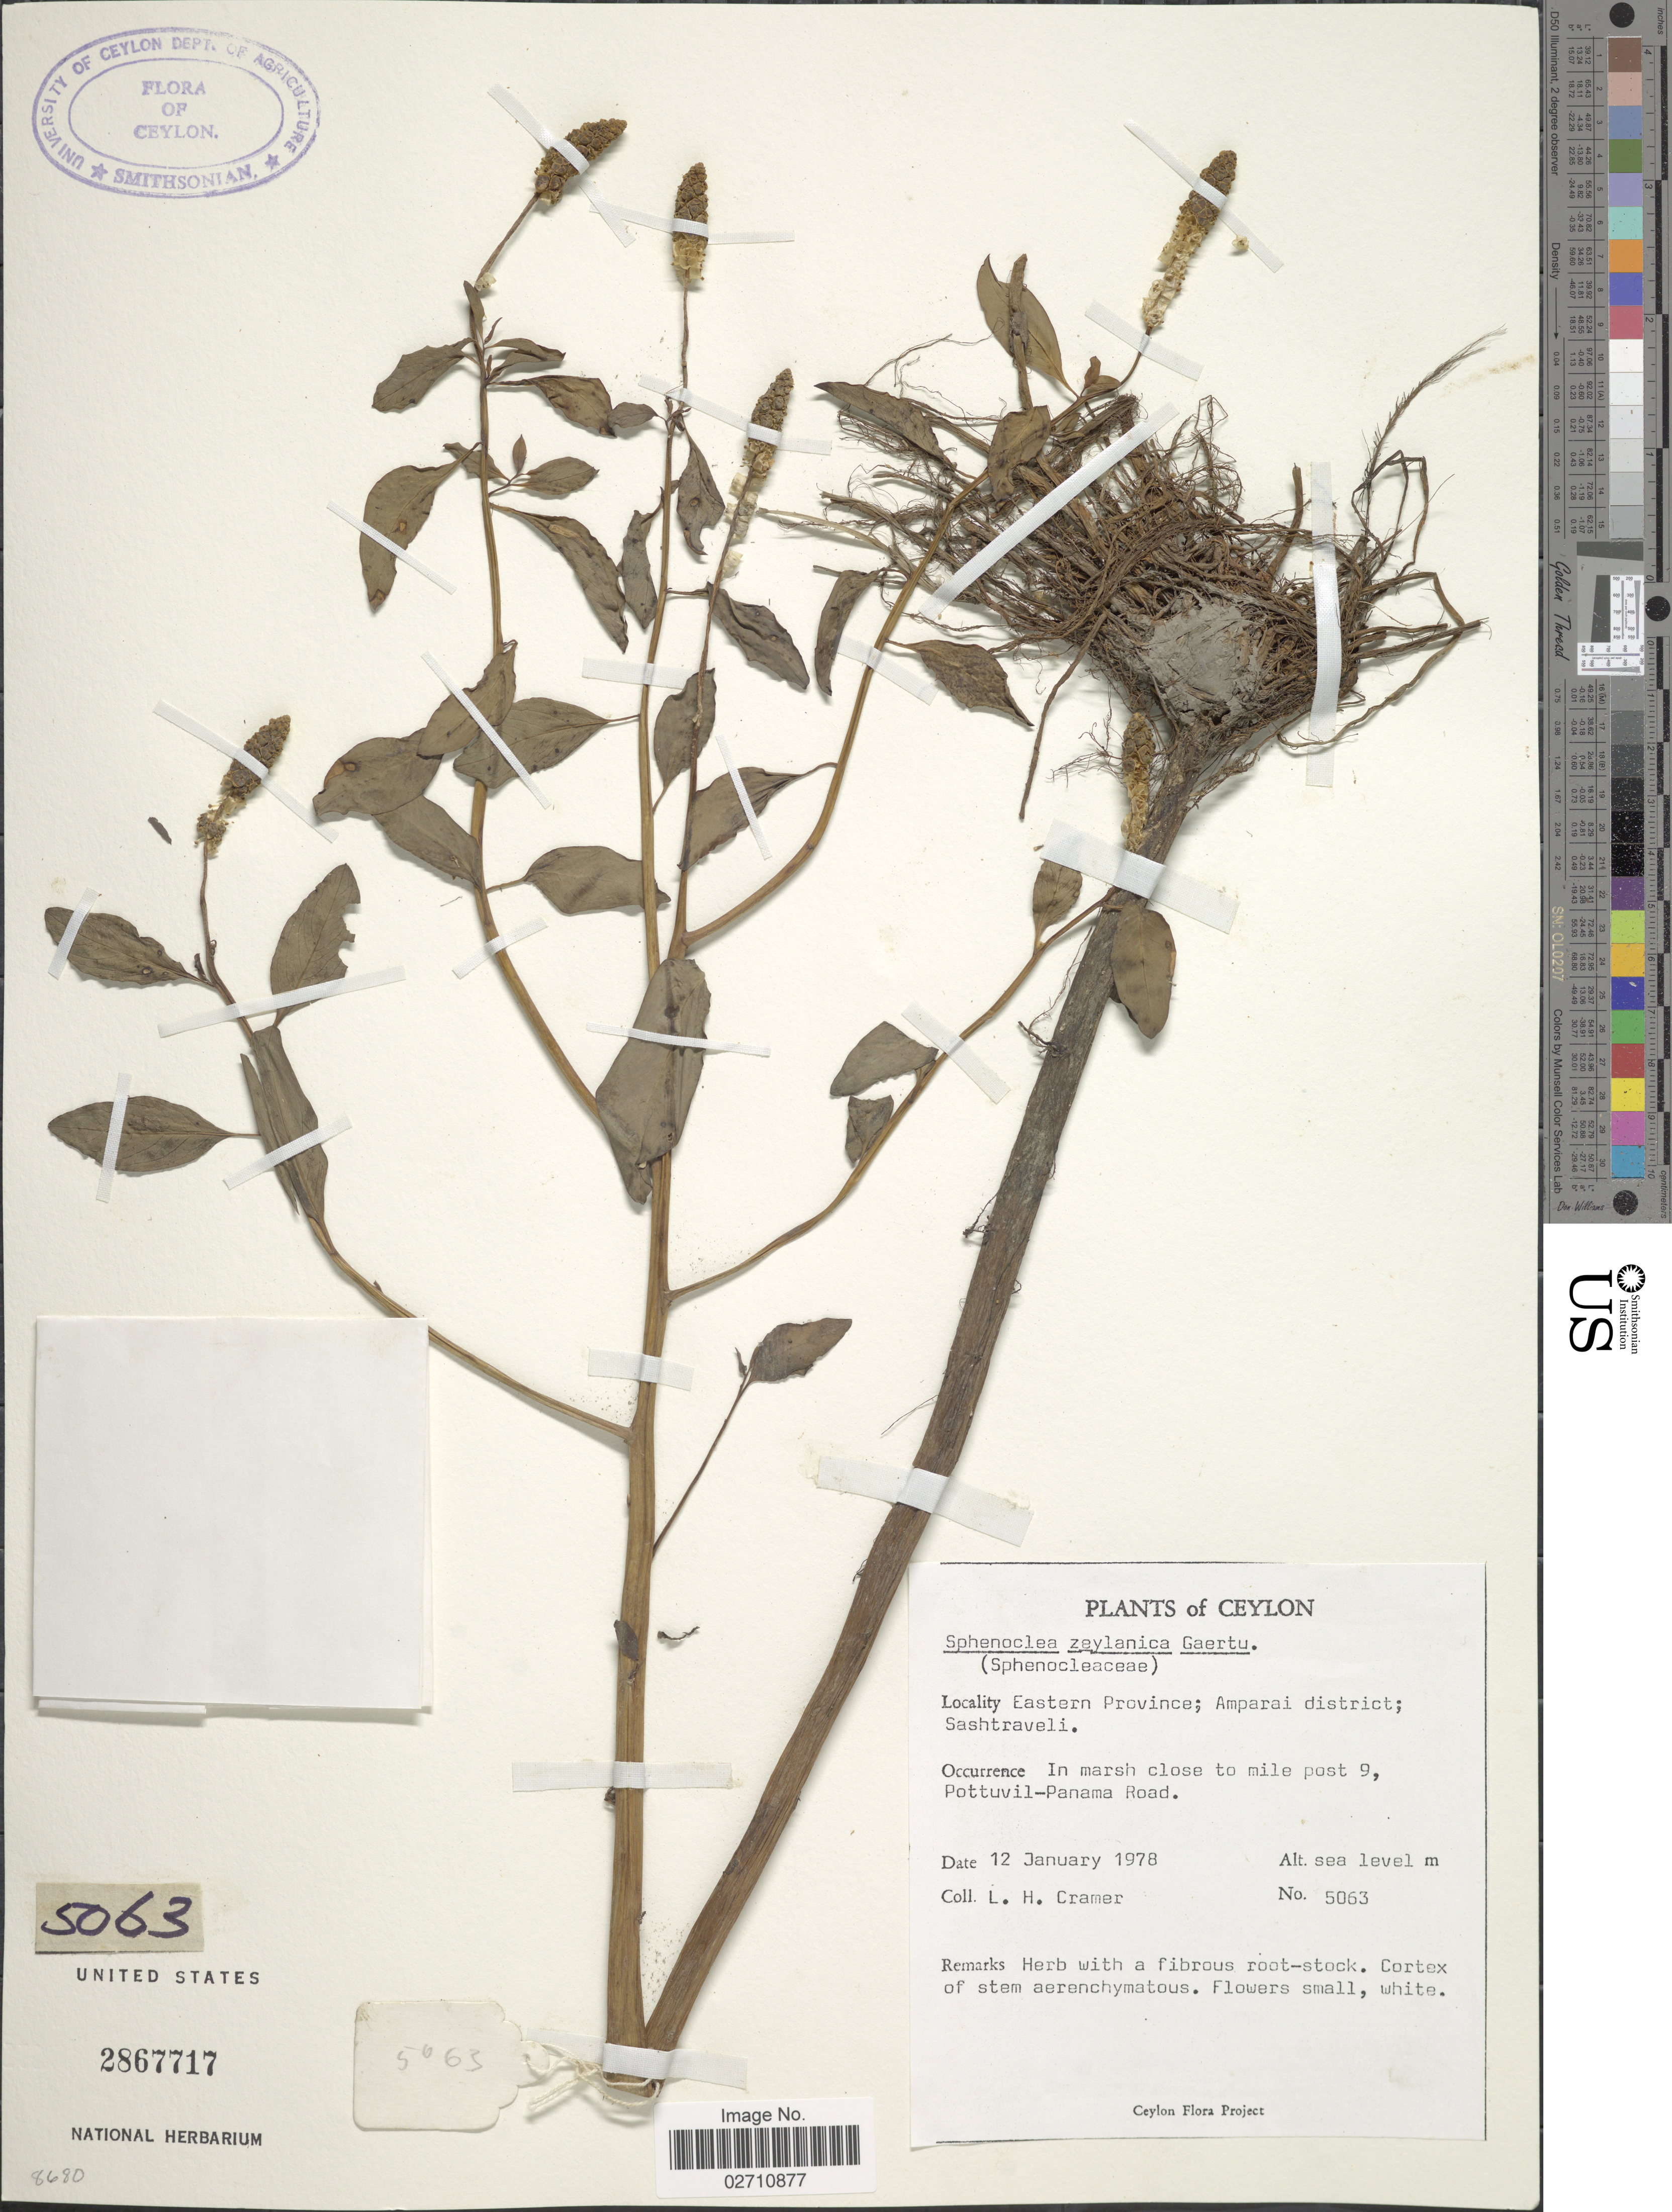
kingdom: Plantae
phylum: Tracheophyta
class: Magnoliopsida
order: Solanales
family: Sphenocleaceae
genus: Sphenoclea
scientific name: Sphenoclea zeylanica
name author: Gaertn.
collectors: L. H. Cramer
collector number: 5063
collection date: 1978-01-12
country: Sri Lanka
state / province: Eastern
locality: Ceylon. Amparai district; Sashtraveli. close to mile post 9, Pottuvil-Panama Road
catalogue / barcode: US 2867717